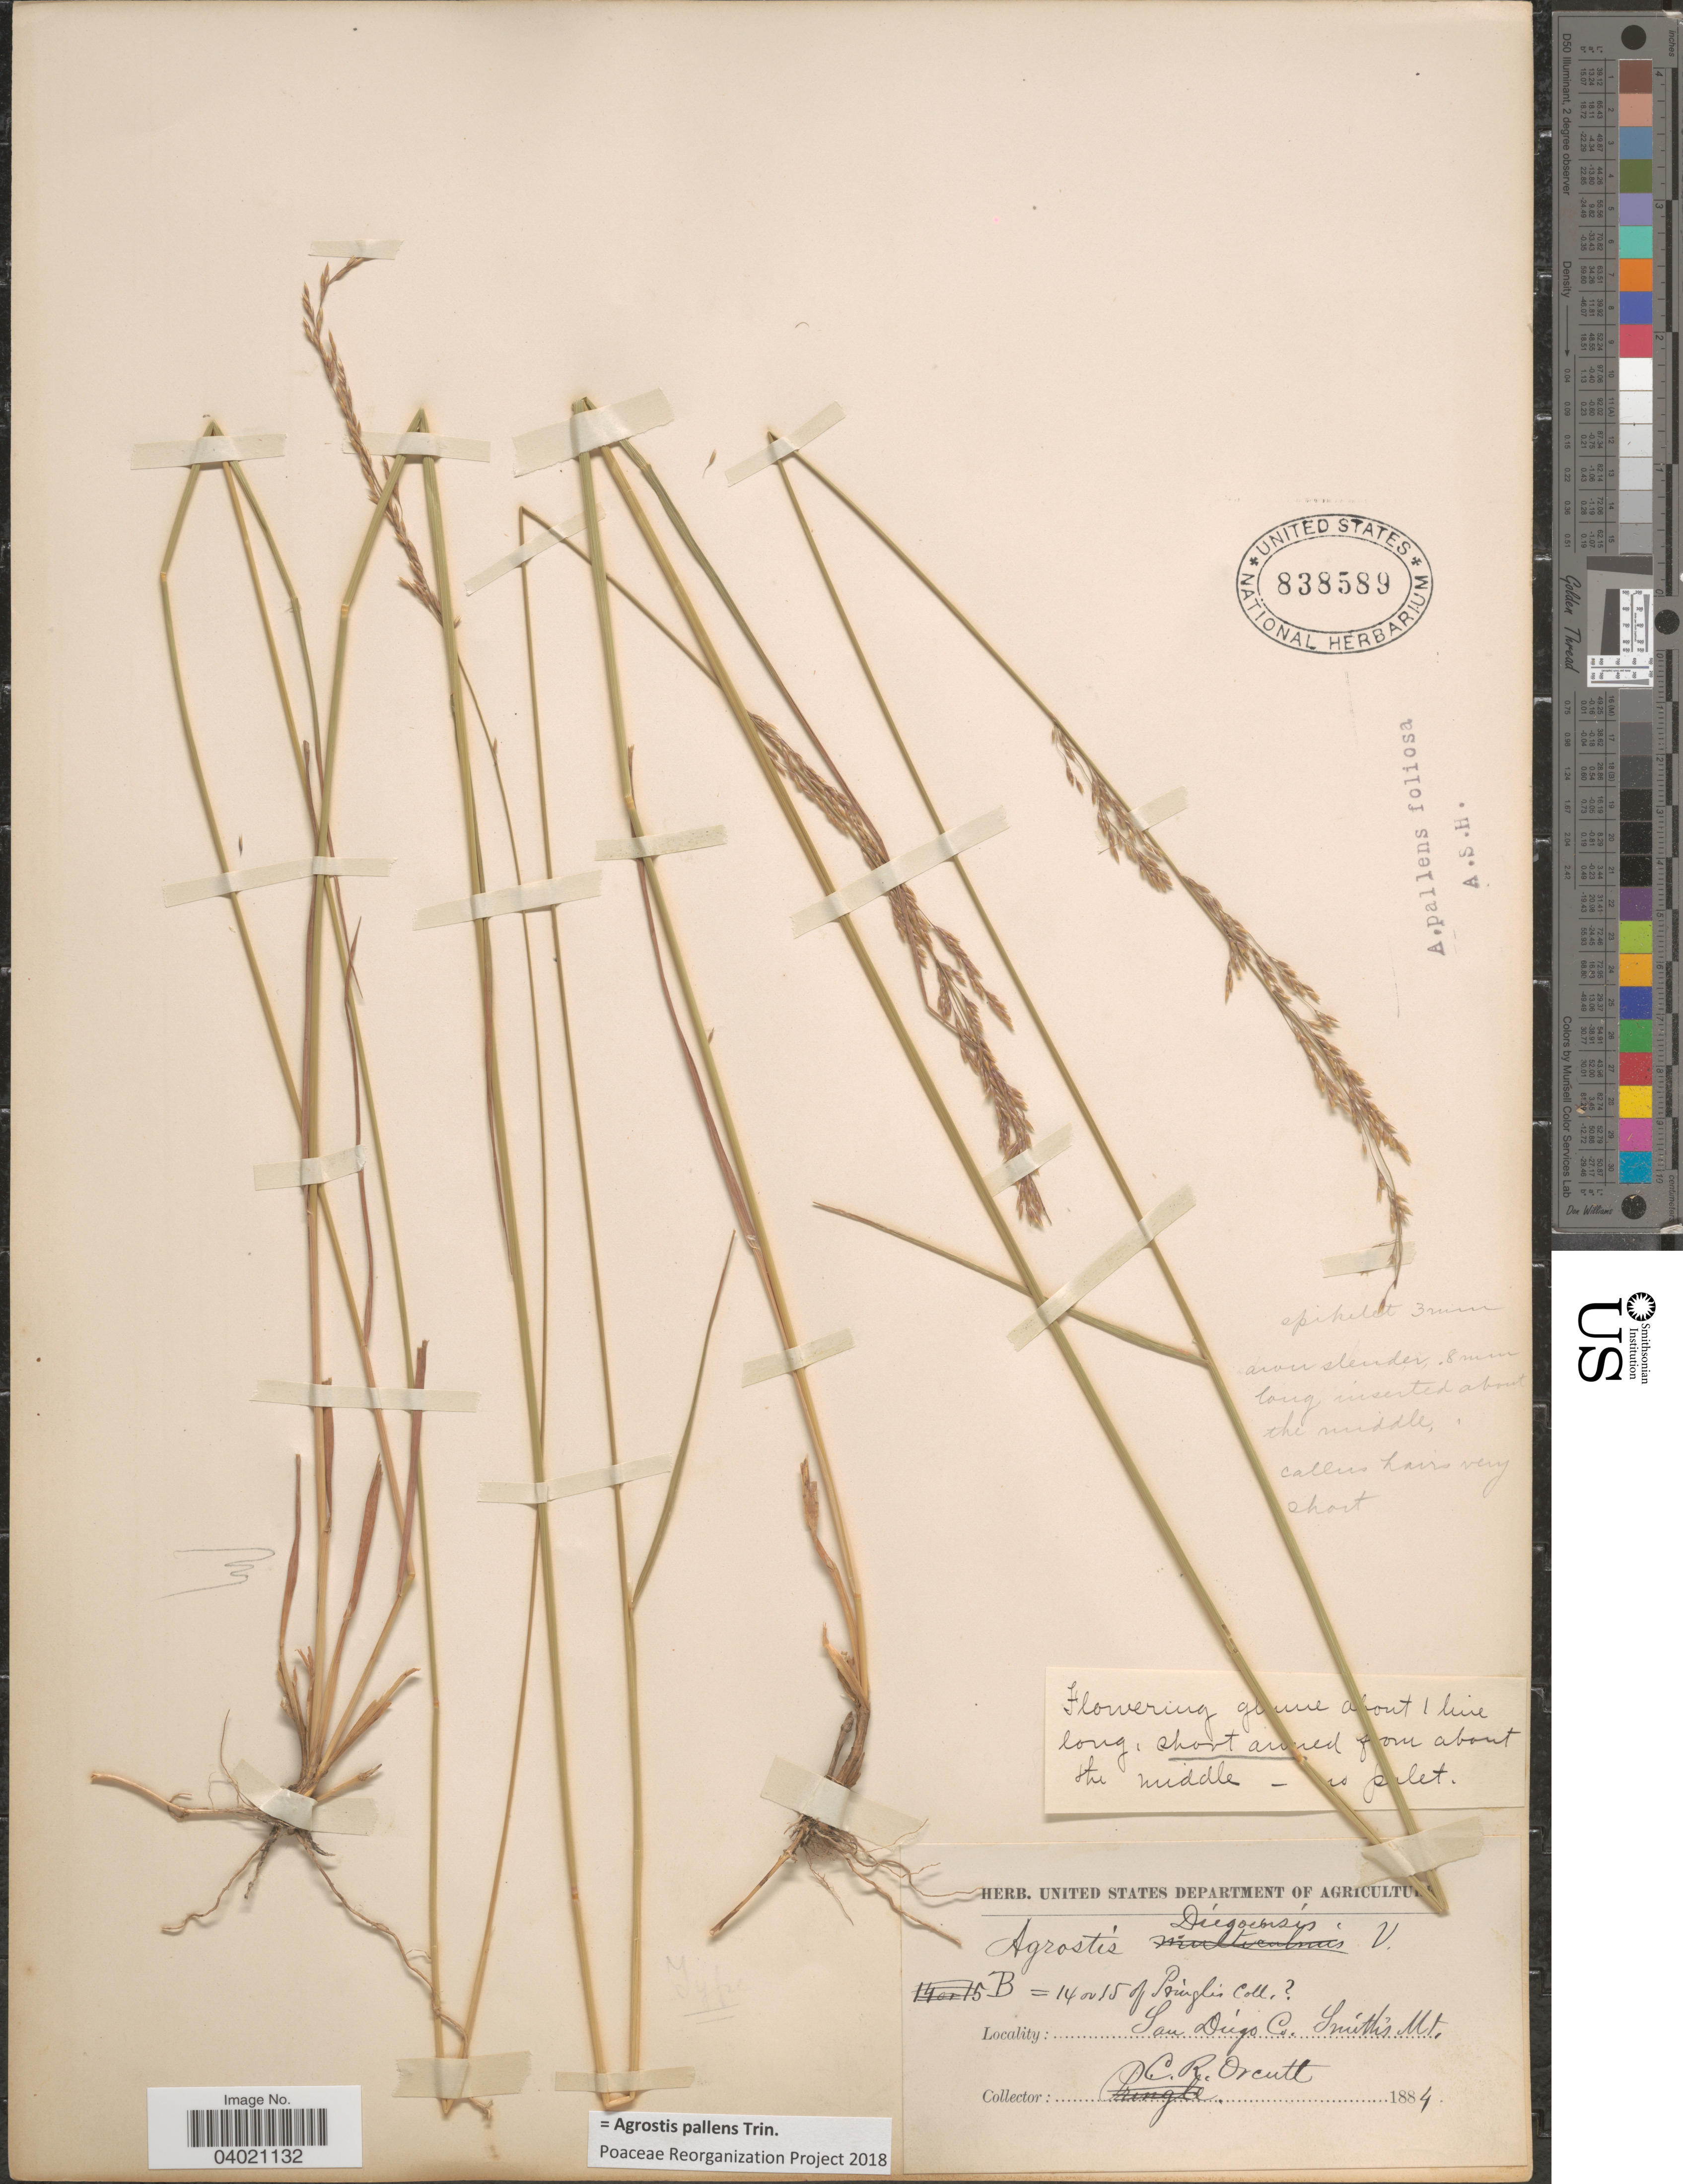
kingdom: Plantae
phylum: Tracheophyta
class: Liliopsida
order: Poales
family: Poaceae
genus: Agrostis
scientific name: Agrostis pallens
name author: Trin.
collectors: C. R. Orcutt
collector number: B=14 or 15?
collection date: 1884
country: United States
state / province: California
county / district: San Diego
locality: San Diego Co. Smith's Mt.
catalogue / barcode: US 838589